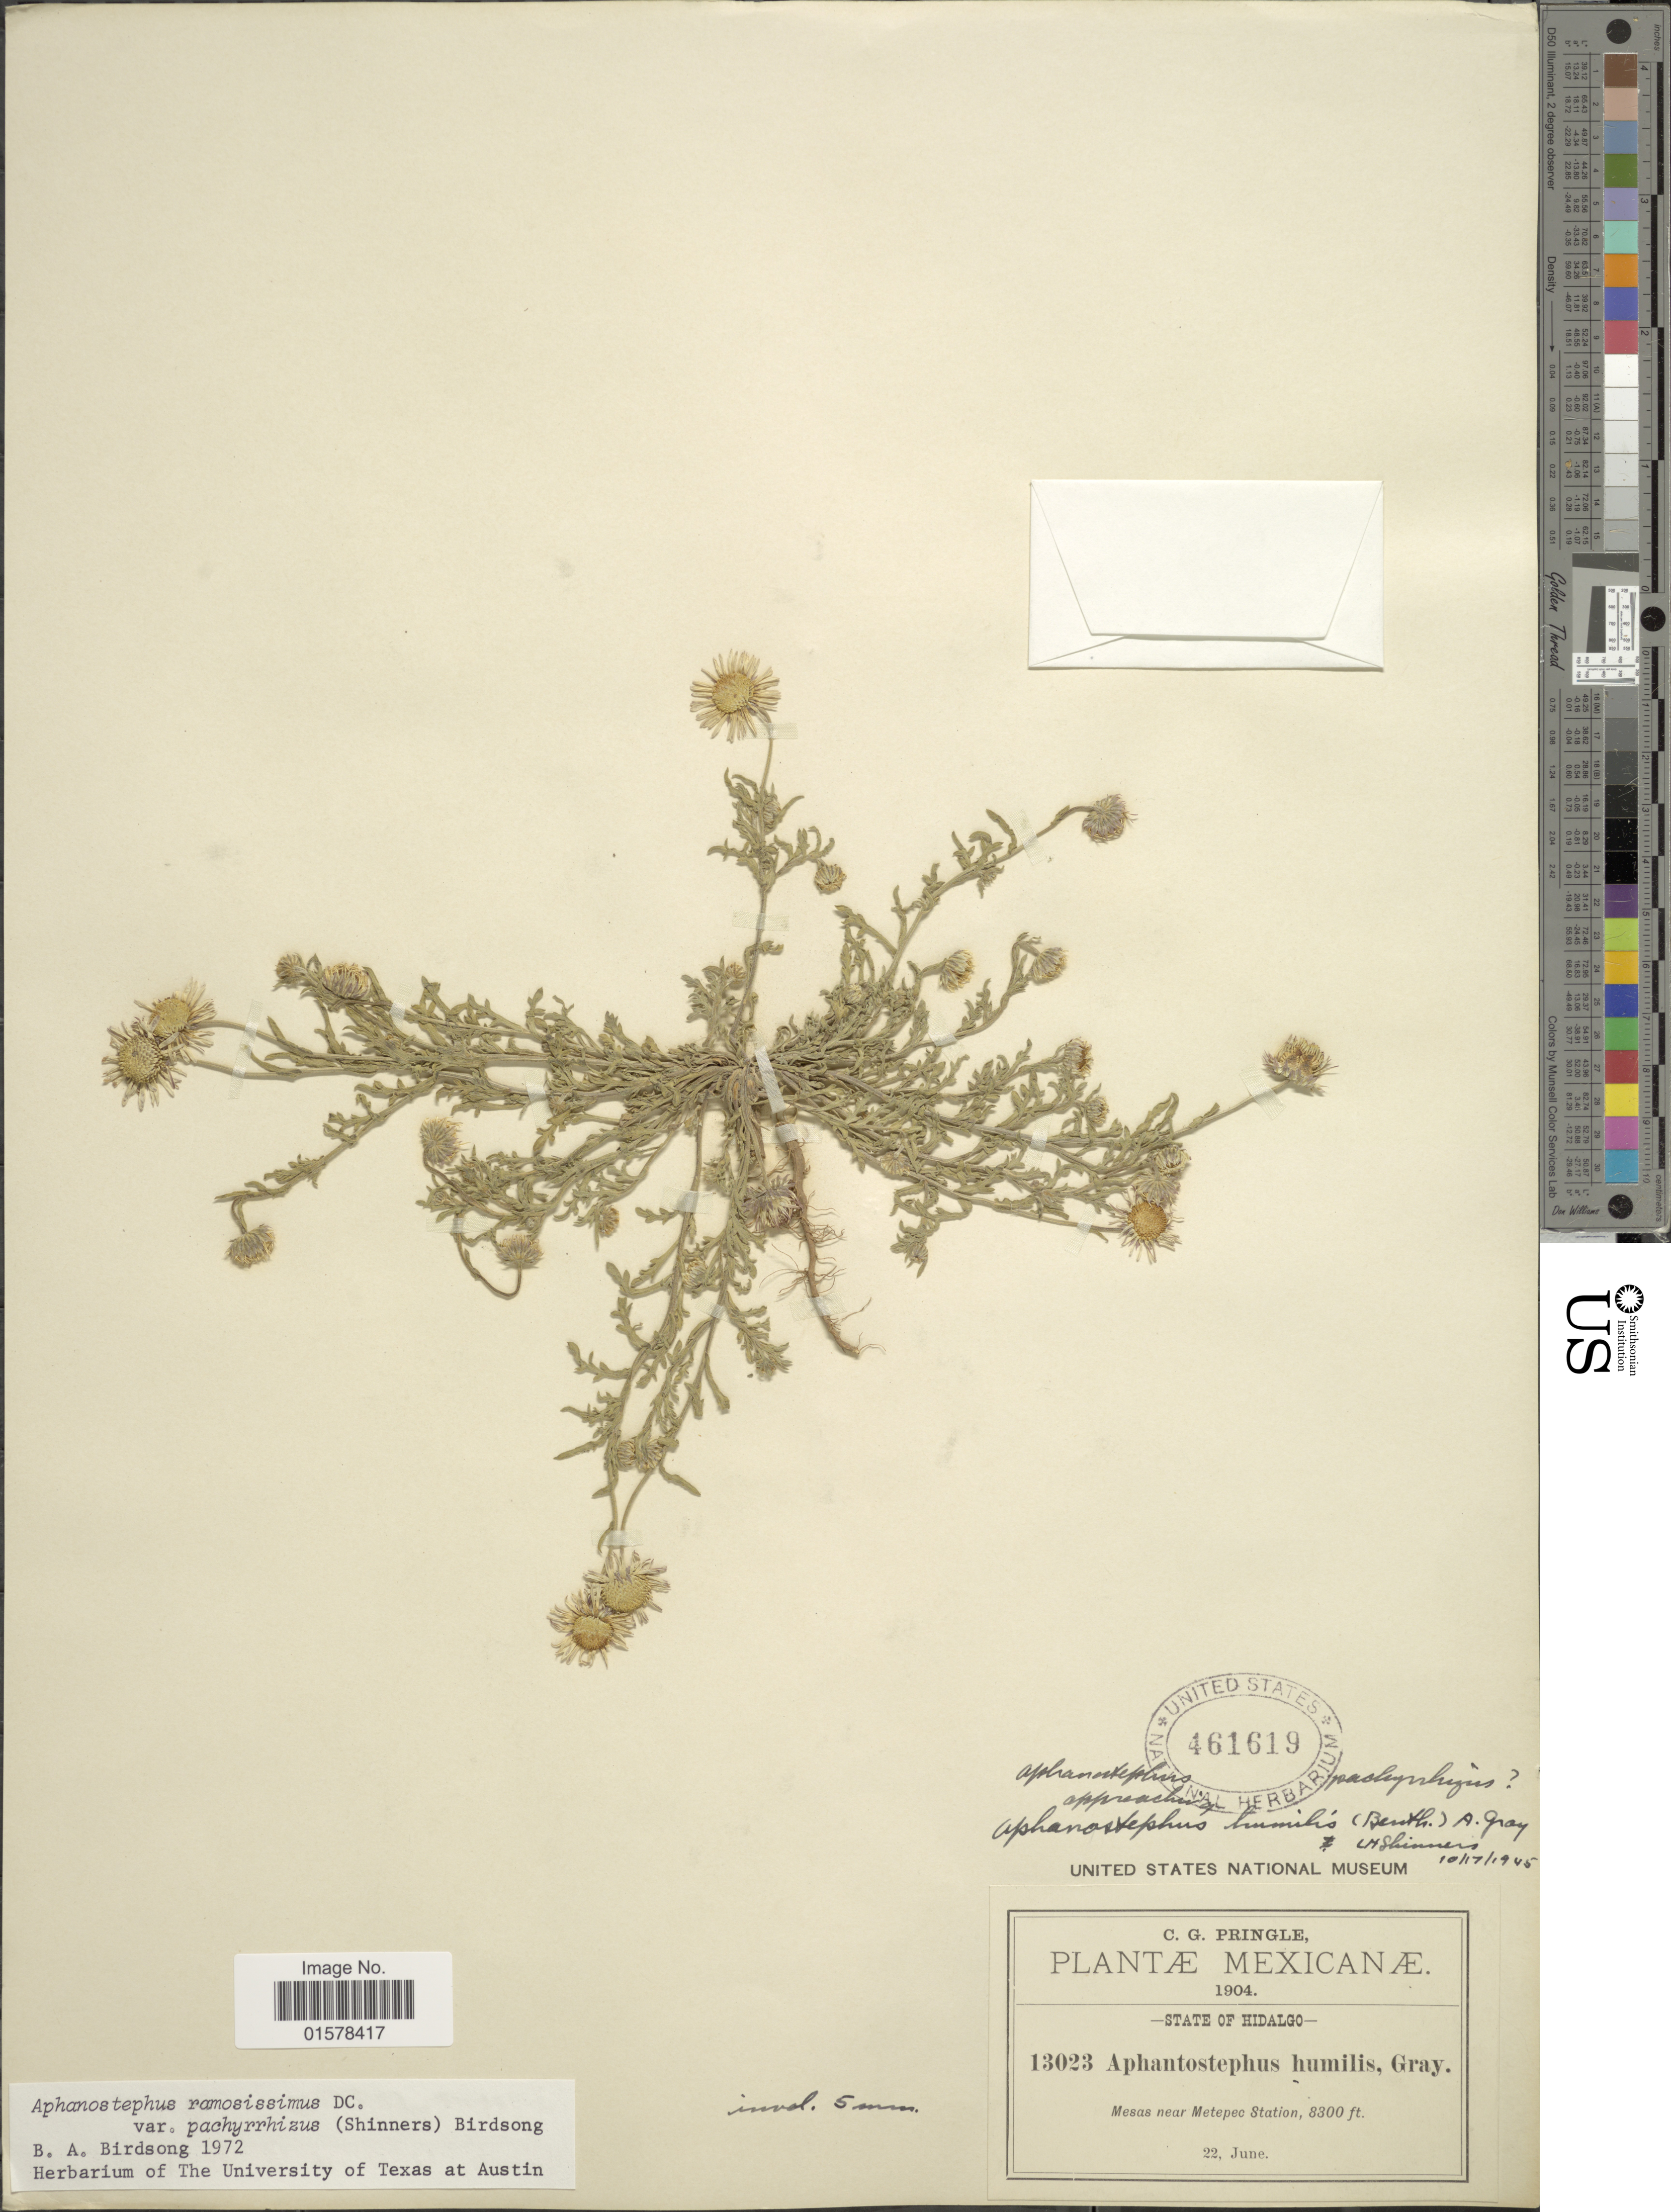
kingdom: Plantae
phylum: Tracheophyta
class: Magnoliopsida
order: Asterales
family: Asteraceae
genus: Aphanostephus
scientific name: Aphanostephus ramosissimus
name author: DC.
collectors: C. G. Pringle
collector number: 13023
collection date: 1904-06-22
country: Mexico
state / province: Hidalgo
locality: State of Hidalgo. Mesas near Metepec Station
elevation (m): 2530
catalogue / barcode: US 461619